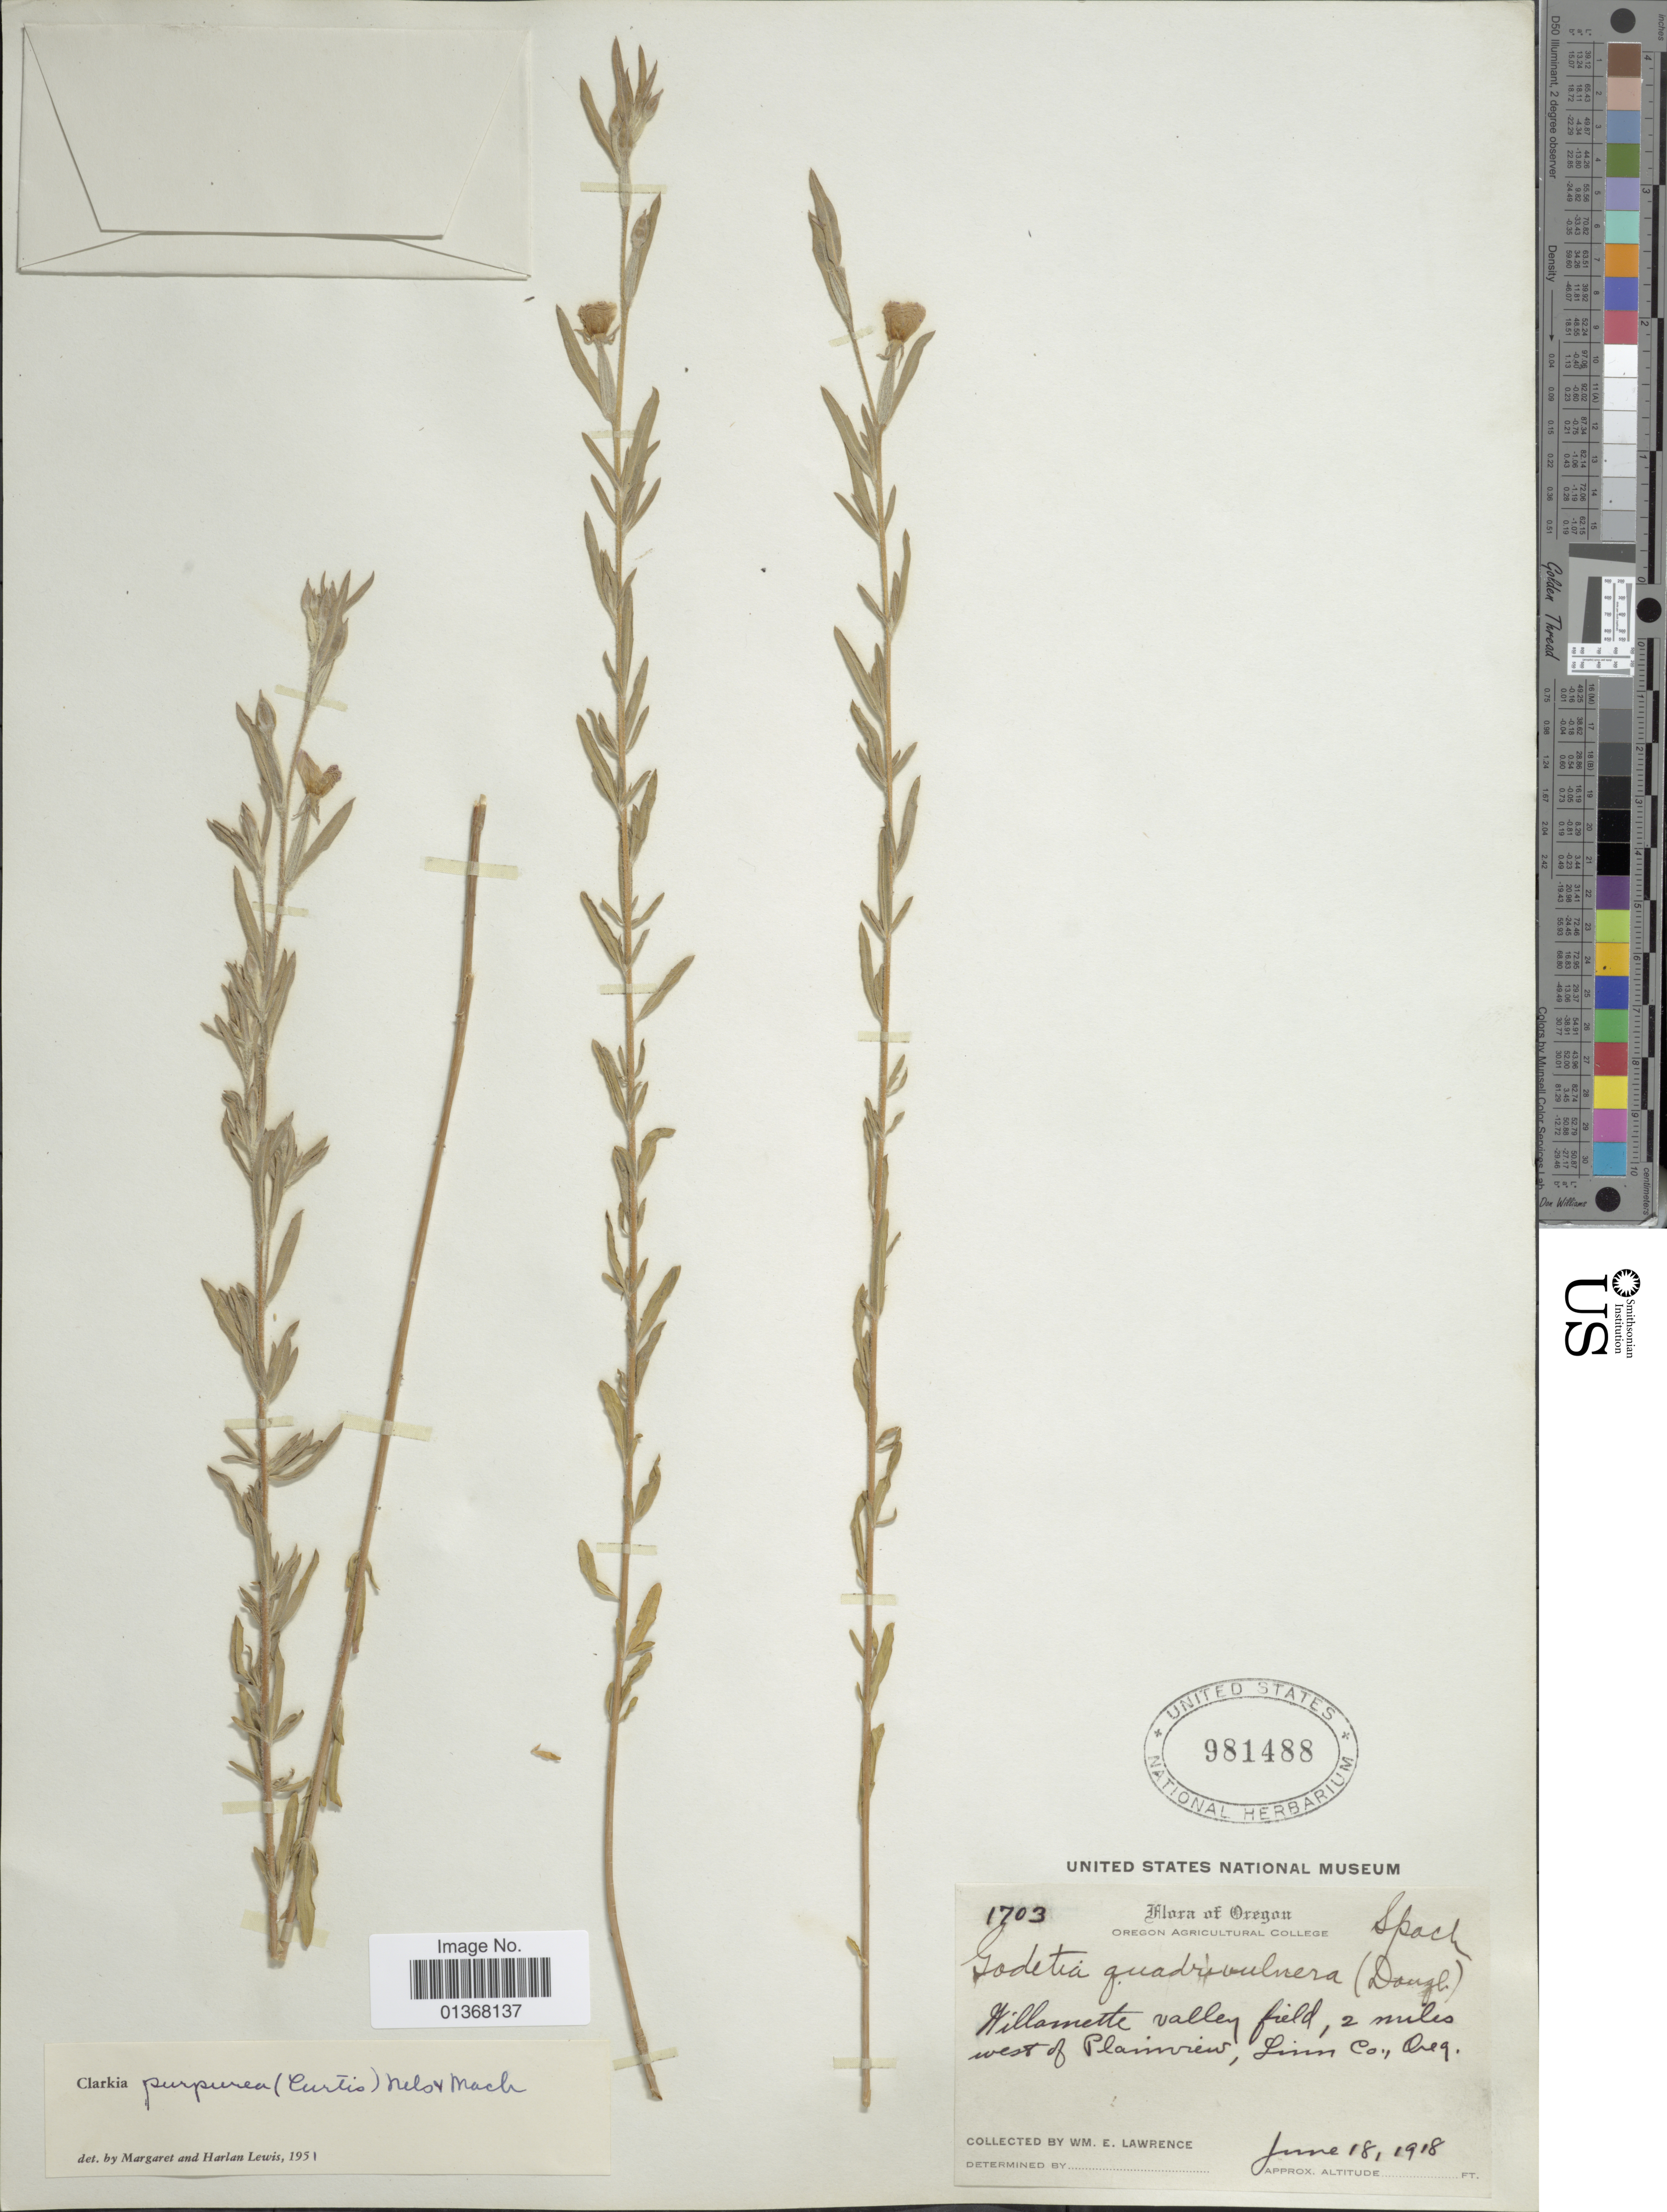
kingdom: Plantae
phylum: Tracheophyta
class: Magnoliopsida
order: Myrtales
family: Onagraceae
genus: Clarkia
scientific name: Clarkia pulchella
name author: Pursh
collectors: W. Lawrence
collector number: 1703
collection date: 1918-06-18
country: United States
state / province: Oregon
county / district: Linn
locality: Willamette valley field, 2 miles west of Plainview, Linn Co.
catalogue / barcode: US 981488